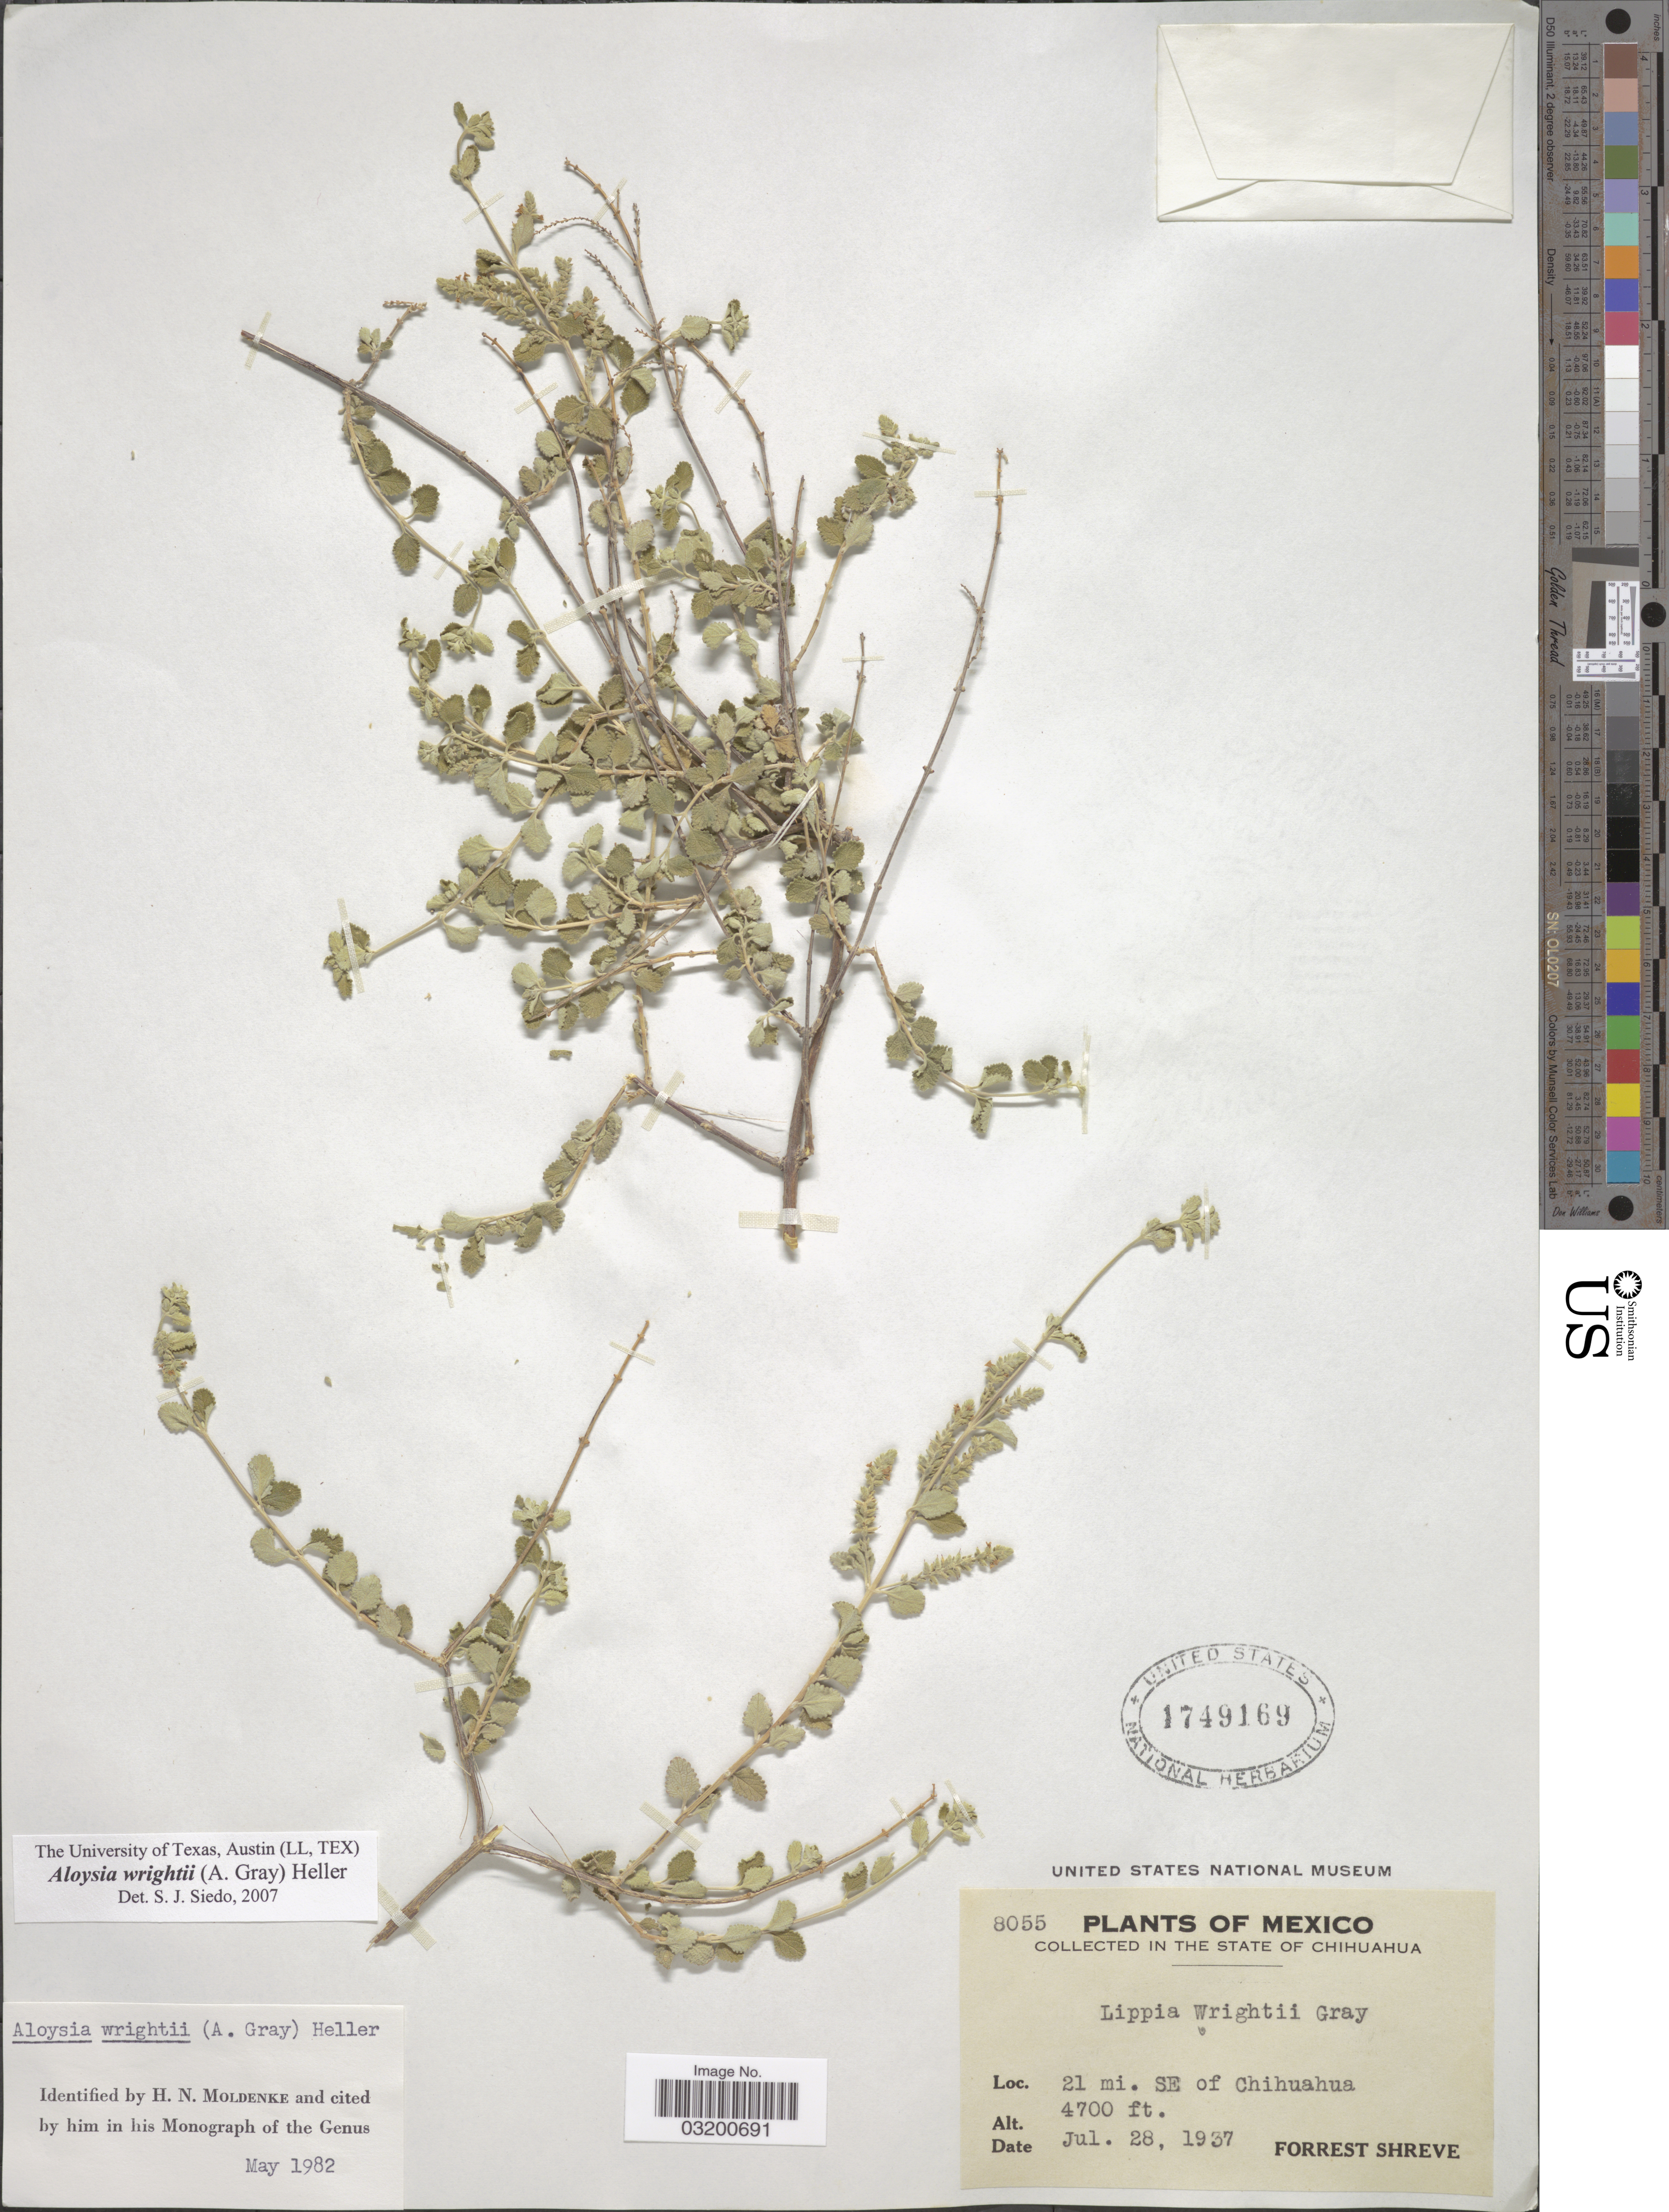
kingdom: Plantae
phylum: Tracheophyta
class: Magnoliopsida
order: Lamiales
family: Verbenaceae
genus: Aloysia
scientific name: Aloysia wrightii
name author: A. Heller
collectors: F. Shreve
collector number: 8055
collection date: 1937-07-28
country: Mexico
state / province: Chihuahua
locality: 21 mi. SE of Chihuahua.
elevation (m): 1433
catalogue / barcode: US 1749169